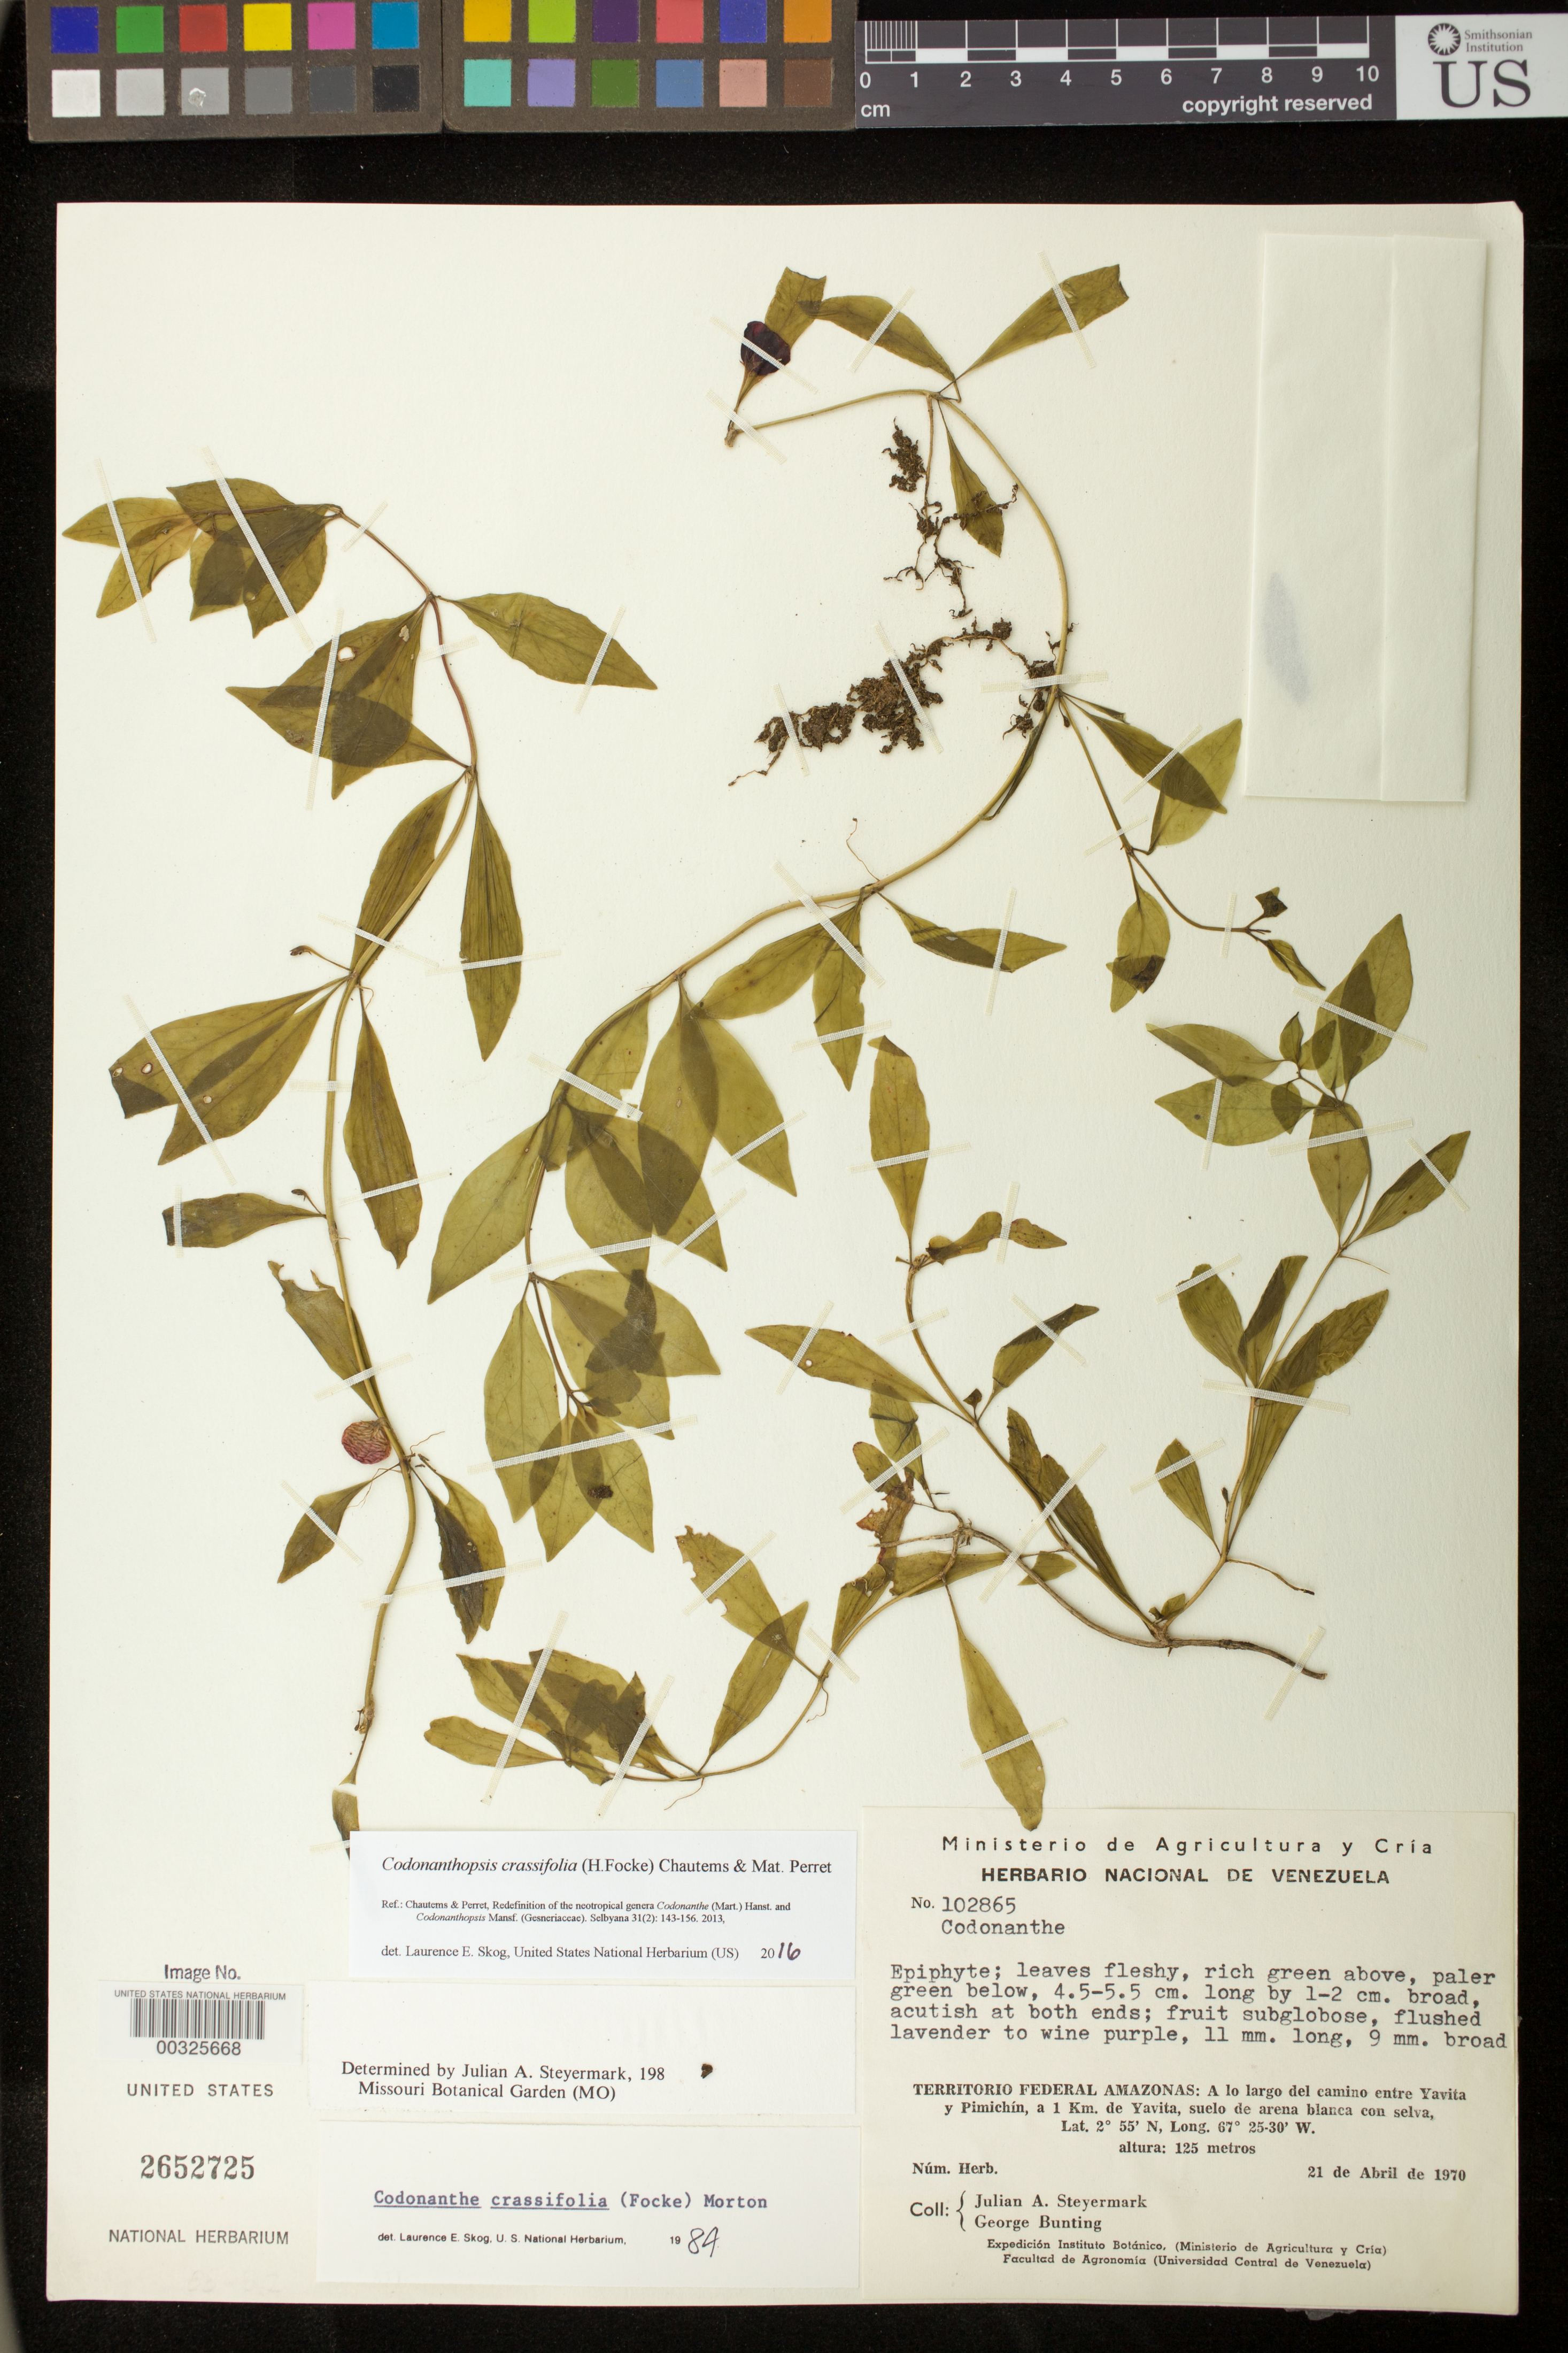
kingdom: Plantae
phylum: Tracheophyta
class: Magnoliopsida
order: Lamiales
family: Gesneriaceae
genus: Codonanthopsis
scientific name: Codonanthopsis crassifolia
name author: (H. Focke) Chautems & Mat.Perret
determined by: Skog, Laurence E.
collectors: J. Steyermark & G. S. Bunting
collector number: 102865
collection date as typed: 21 Apr 1970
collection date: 1970-04-21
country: Venezuela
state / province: Amazonas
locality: Along the road between Yavita and Pimichin, 1 km from Yavita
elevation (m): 125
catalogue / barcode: US 2652725